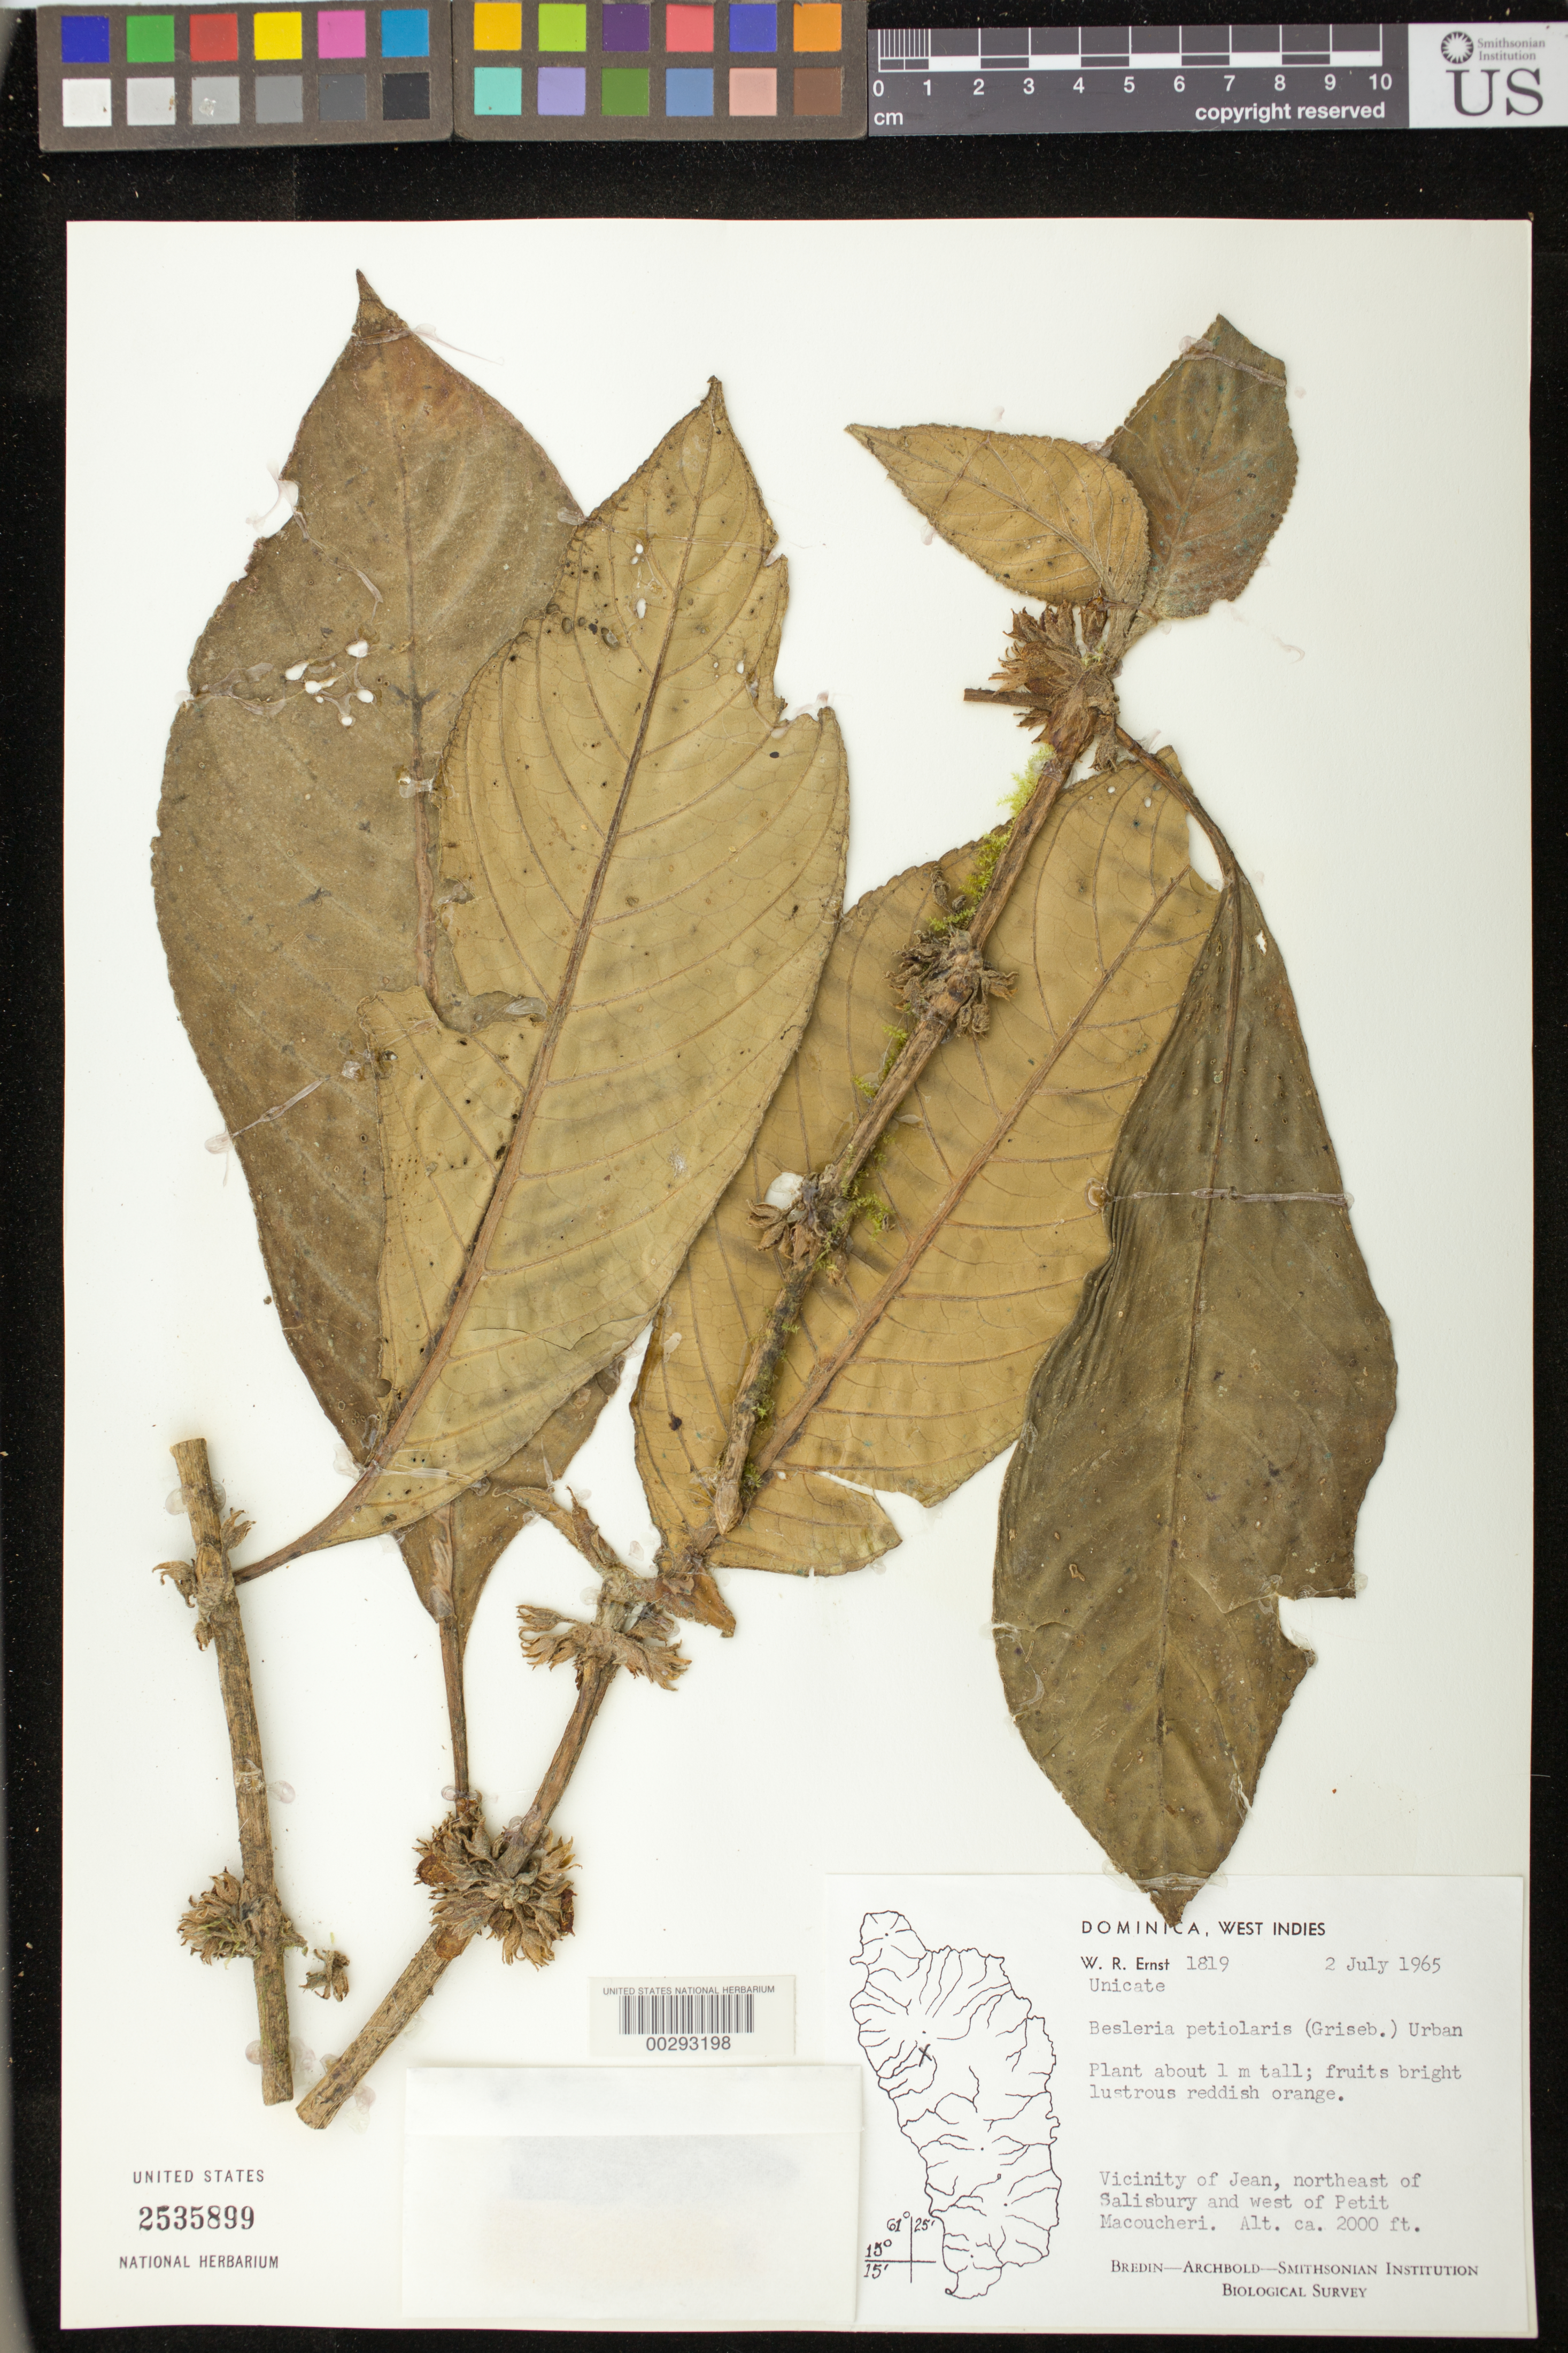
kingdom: Plantae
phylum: Tracheophyta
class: Magnoliopsida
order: Lamiales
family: Gesneriaceae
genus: Besleria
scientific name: Besleria petiolaris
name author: (Griseb.) Urb.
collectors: W. R. Ernst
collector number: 1819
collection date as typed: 02 Jul 1965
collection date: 1965-07-02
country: Dominica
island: Dominica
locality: Jean, NE of Salisbury and W of Petit Macoucheri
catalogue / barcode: US 2535899